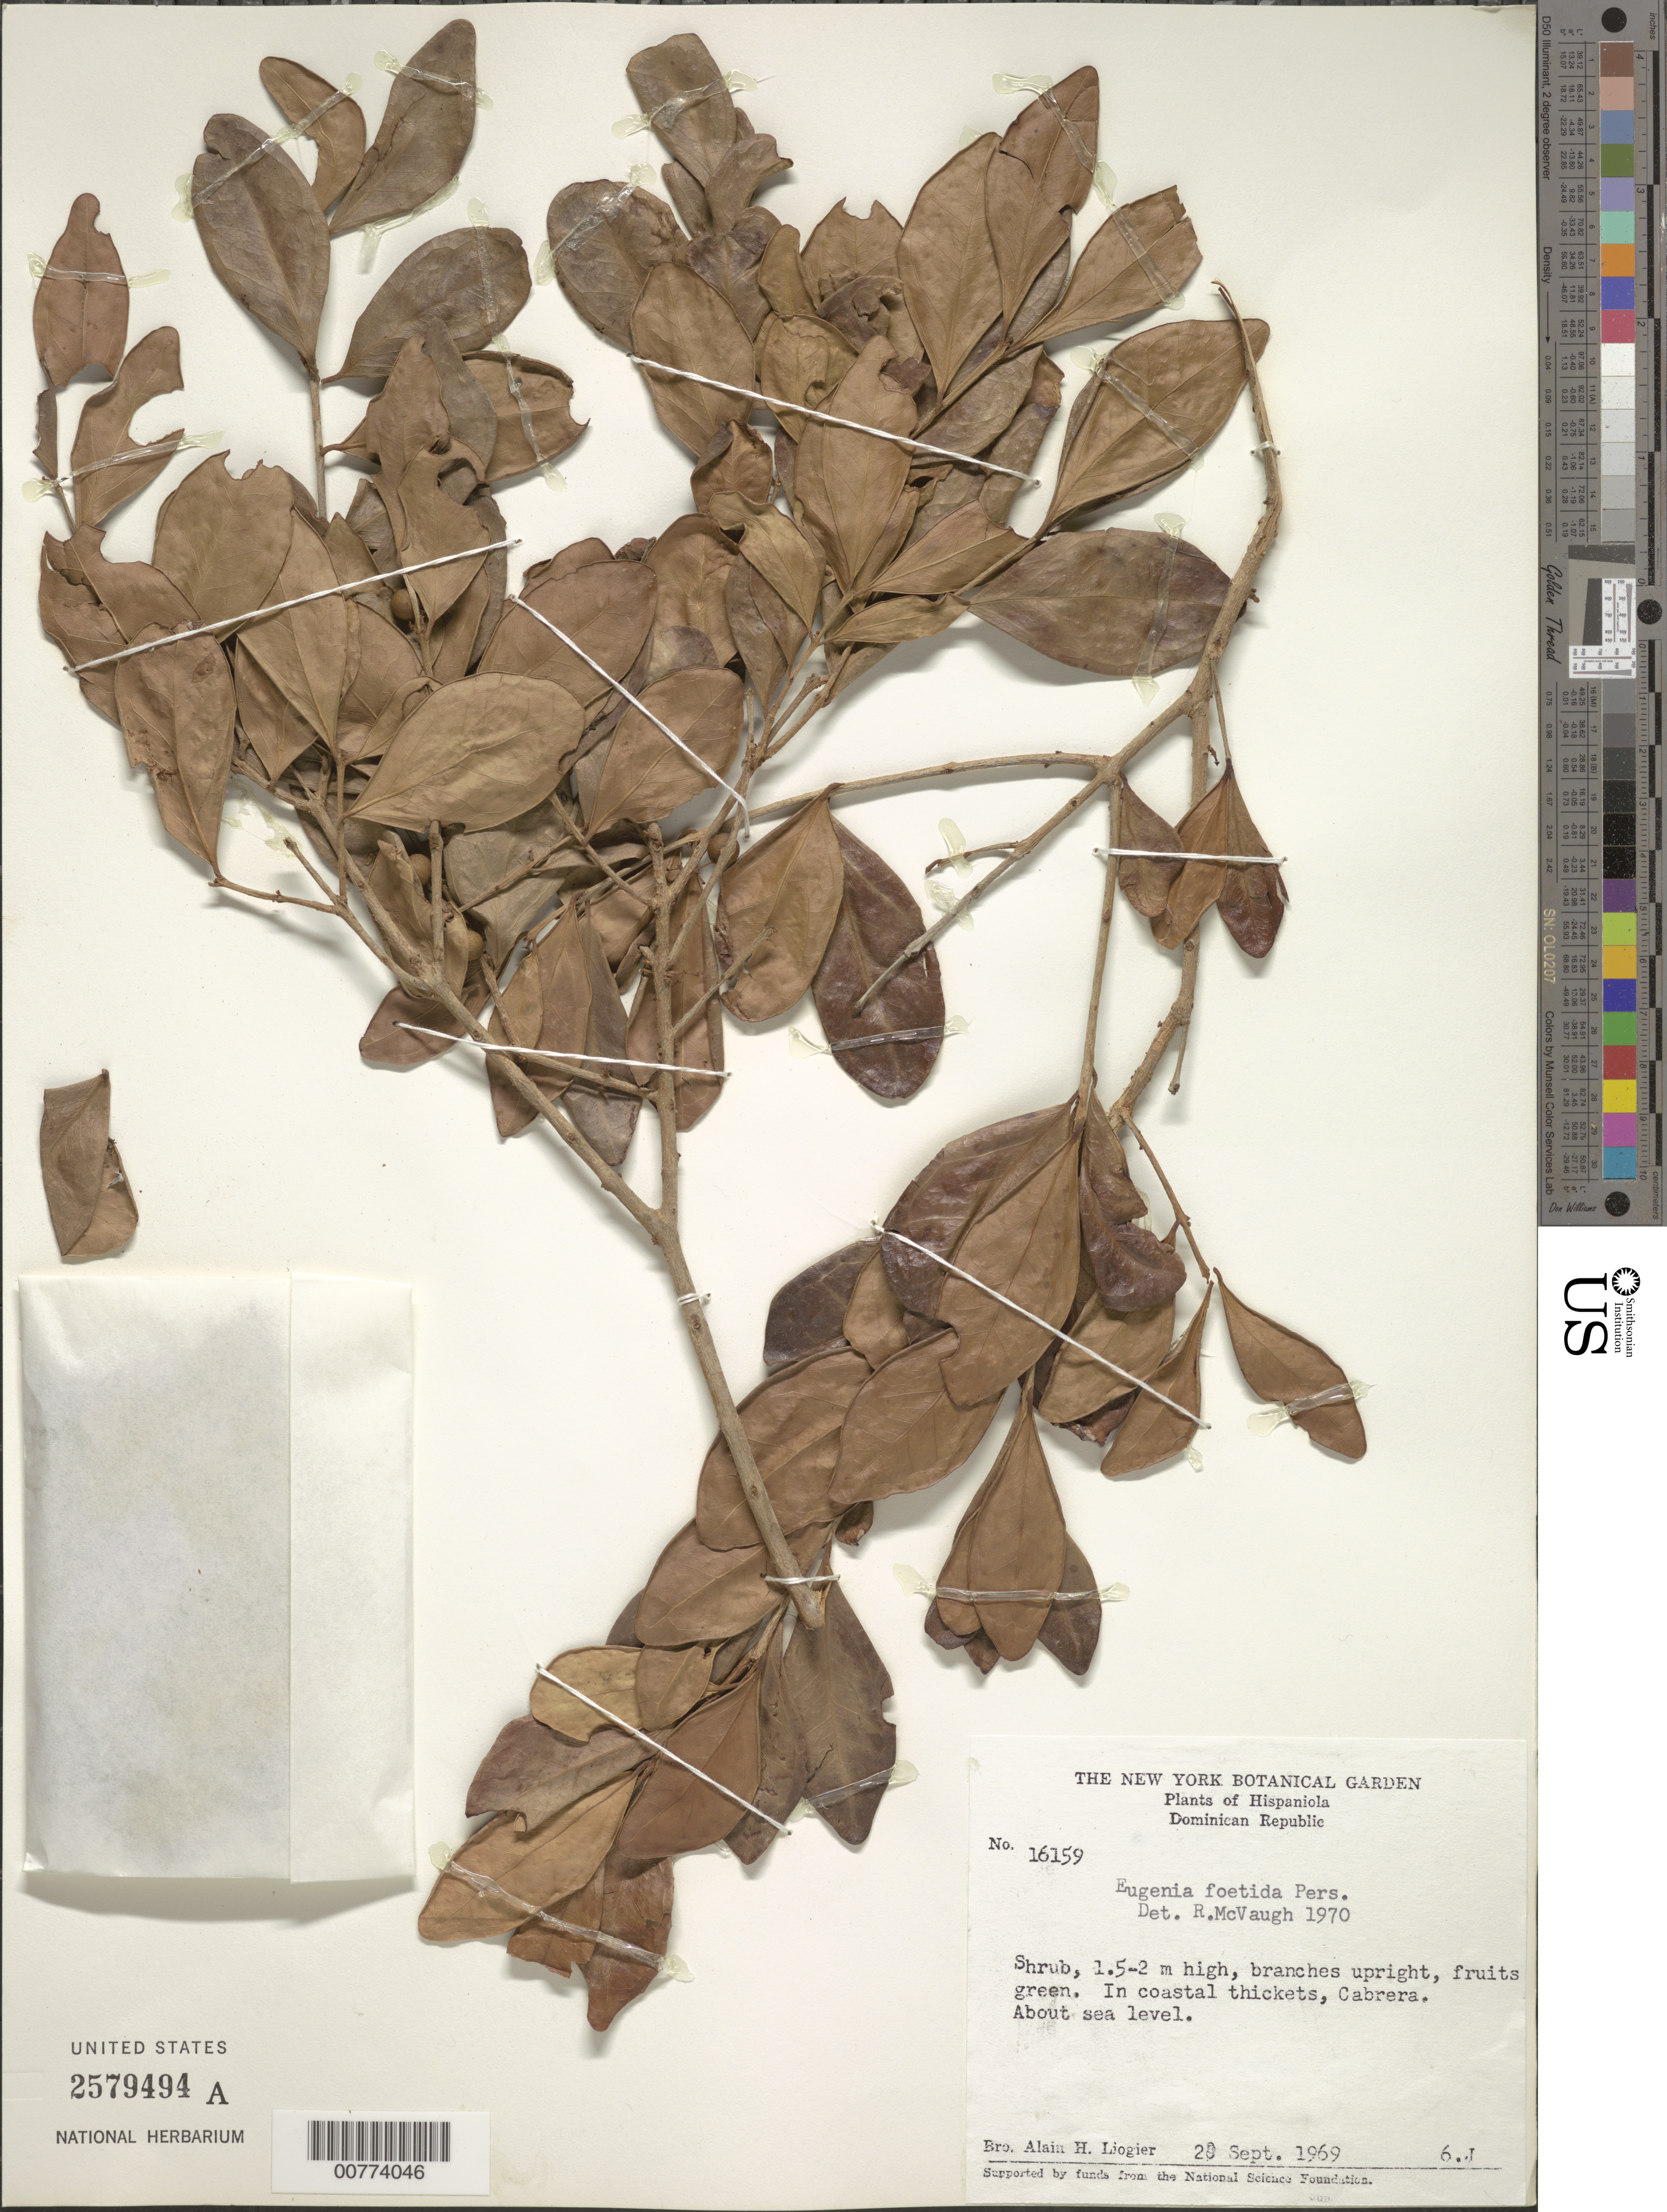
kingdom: Plantae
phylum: Tracheophyta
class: Magnoliopsida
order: Myrtales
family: Myrtaceae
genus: Eugenia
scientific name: Eugenia foetida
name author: Pers.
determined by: McVaugh, R.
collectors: A. H. Liogier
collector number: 16159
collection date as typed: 28 Sep 1969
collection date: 1969-09-28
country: Dominican Republic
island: Hispaniola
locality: Cabrera.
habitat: In coastal thickets.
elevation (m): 0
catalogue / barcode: US 2579494A